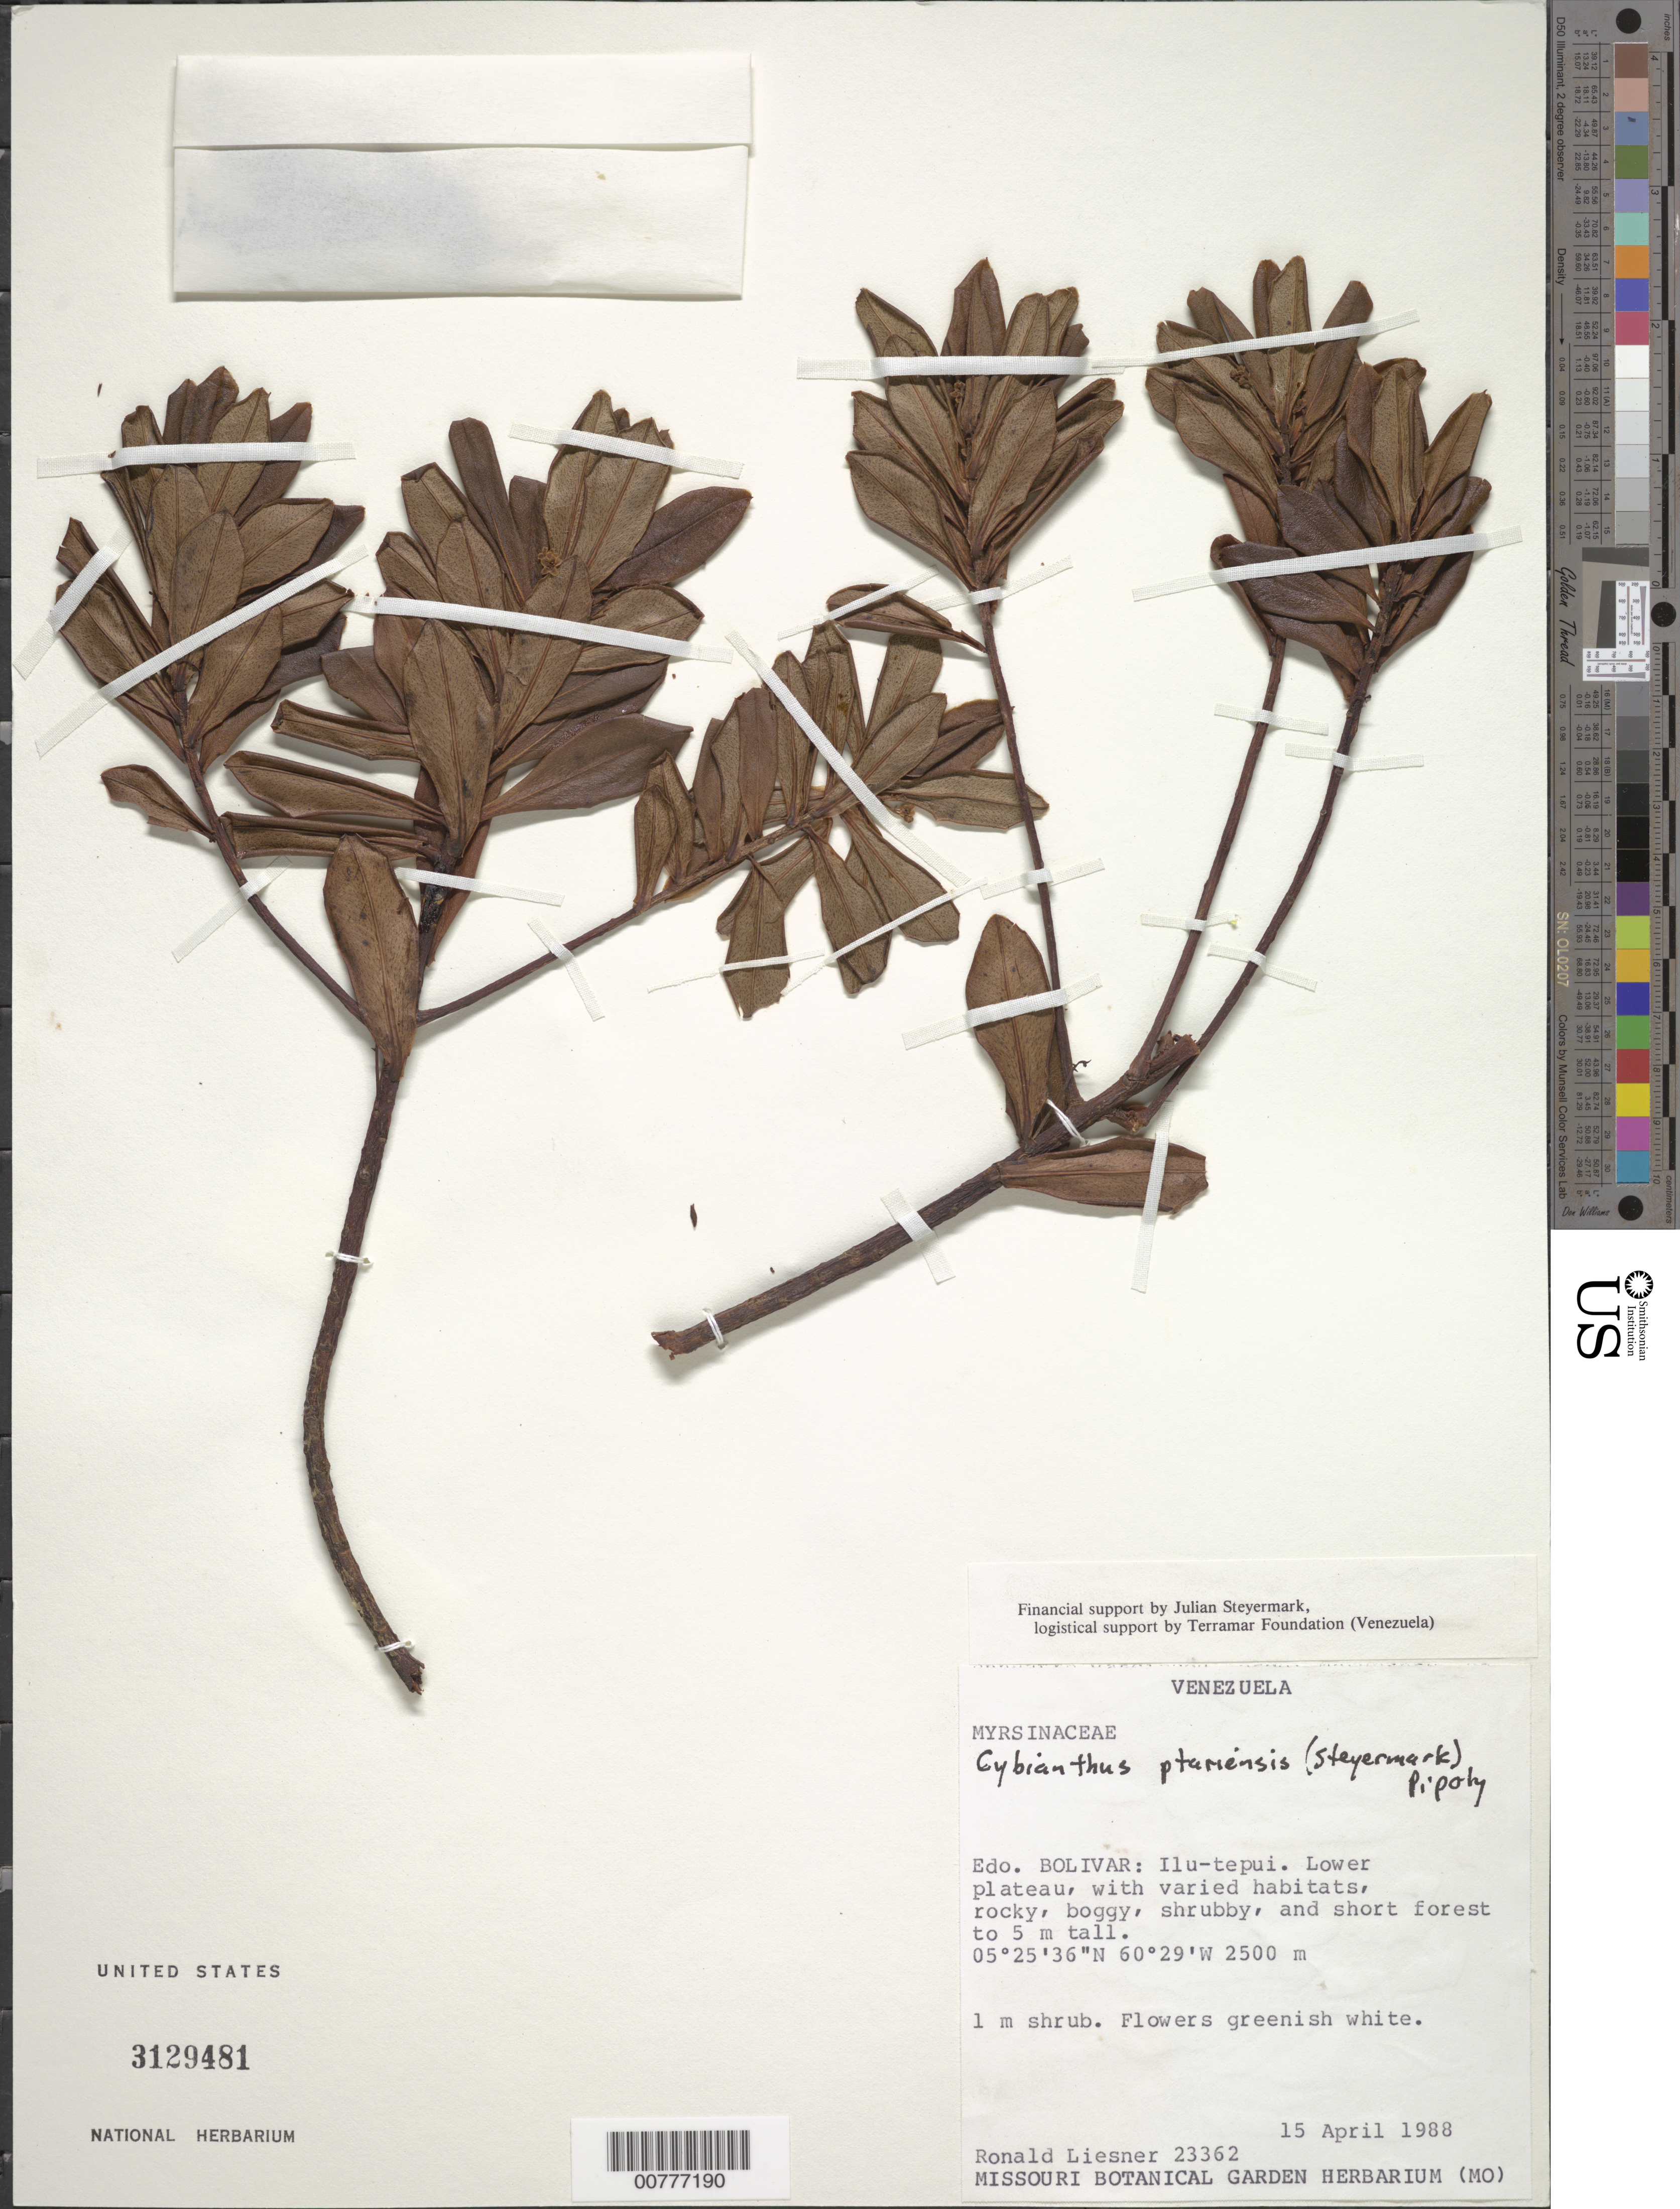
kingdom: Plantae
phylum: Tracheophyta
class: Magnoliopsida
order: Ericales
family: Primulaceae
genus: Cybianthus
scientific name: Cybianthus ptariensis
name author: (Steyerm.) Pipoly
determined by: Pipoly, J. J., III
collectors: R. L. Liesner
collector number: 23362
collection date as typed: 15-Apr-88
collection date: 1988-04-15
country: Venezuela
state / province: Bolívar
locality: Ilu-tepuí, lower plateau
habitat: Lower plateau, with varied habitats, rocky boggy, shrubby, and short forest to 5m tall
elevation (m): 2500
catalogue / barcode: US 3129481